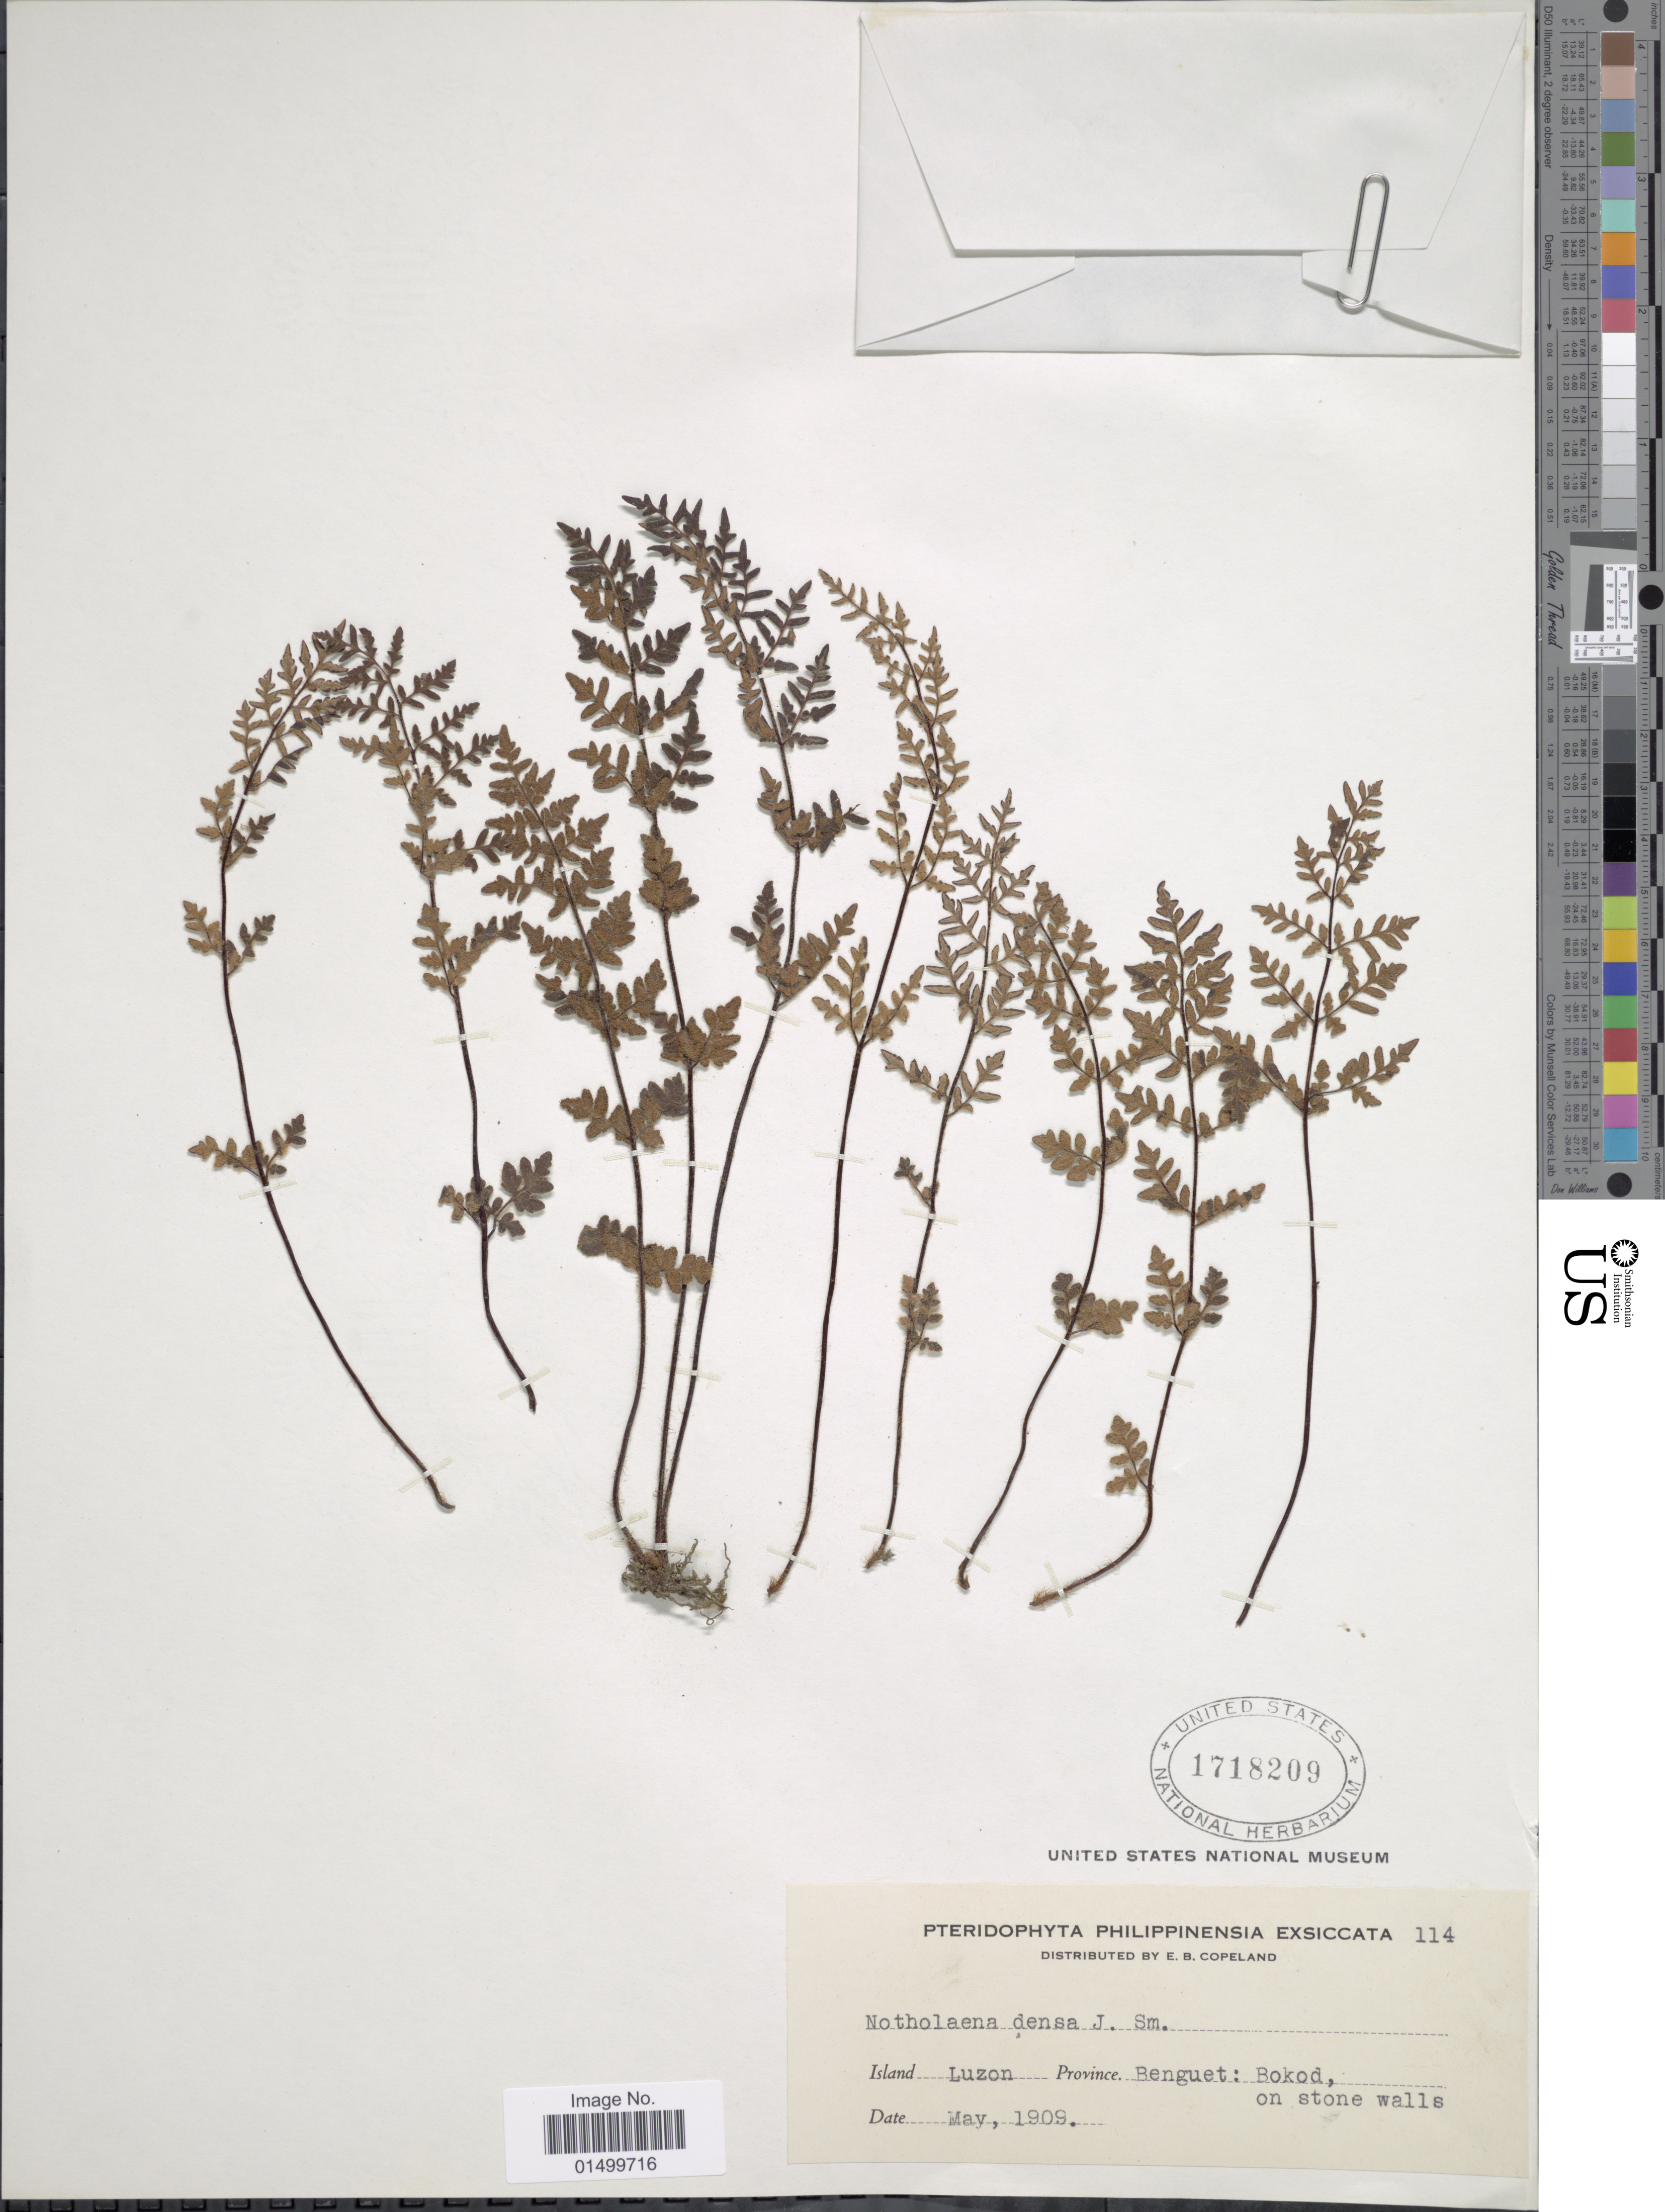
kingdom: Plantae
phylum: Tracheophyta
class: Polypodiopsida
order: Polypodiales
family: Pteridaceae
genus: Cheilanthes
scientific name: Cheilanthes hirsuta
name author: Link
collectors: E. B. Copeland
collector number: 114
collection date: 1909-05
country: Philippines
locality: Luzon, Province Benguet: Bokod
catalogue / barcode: US 1718209